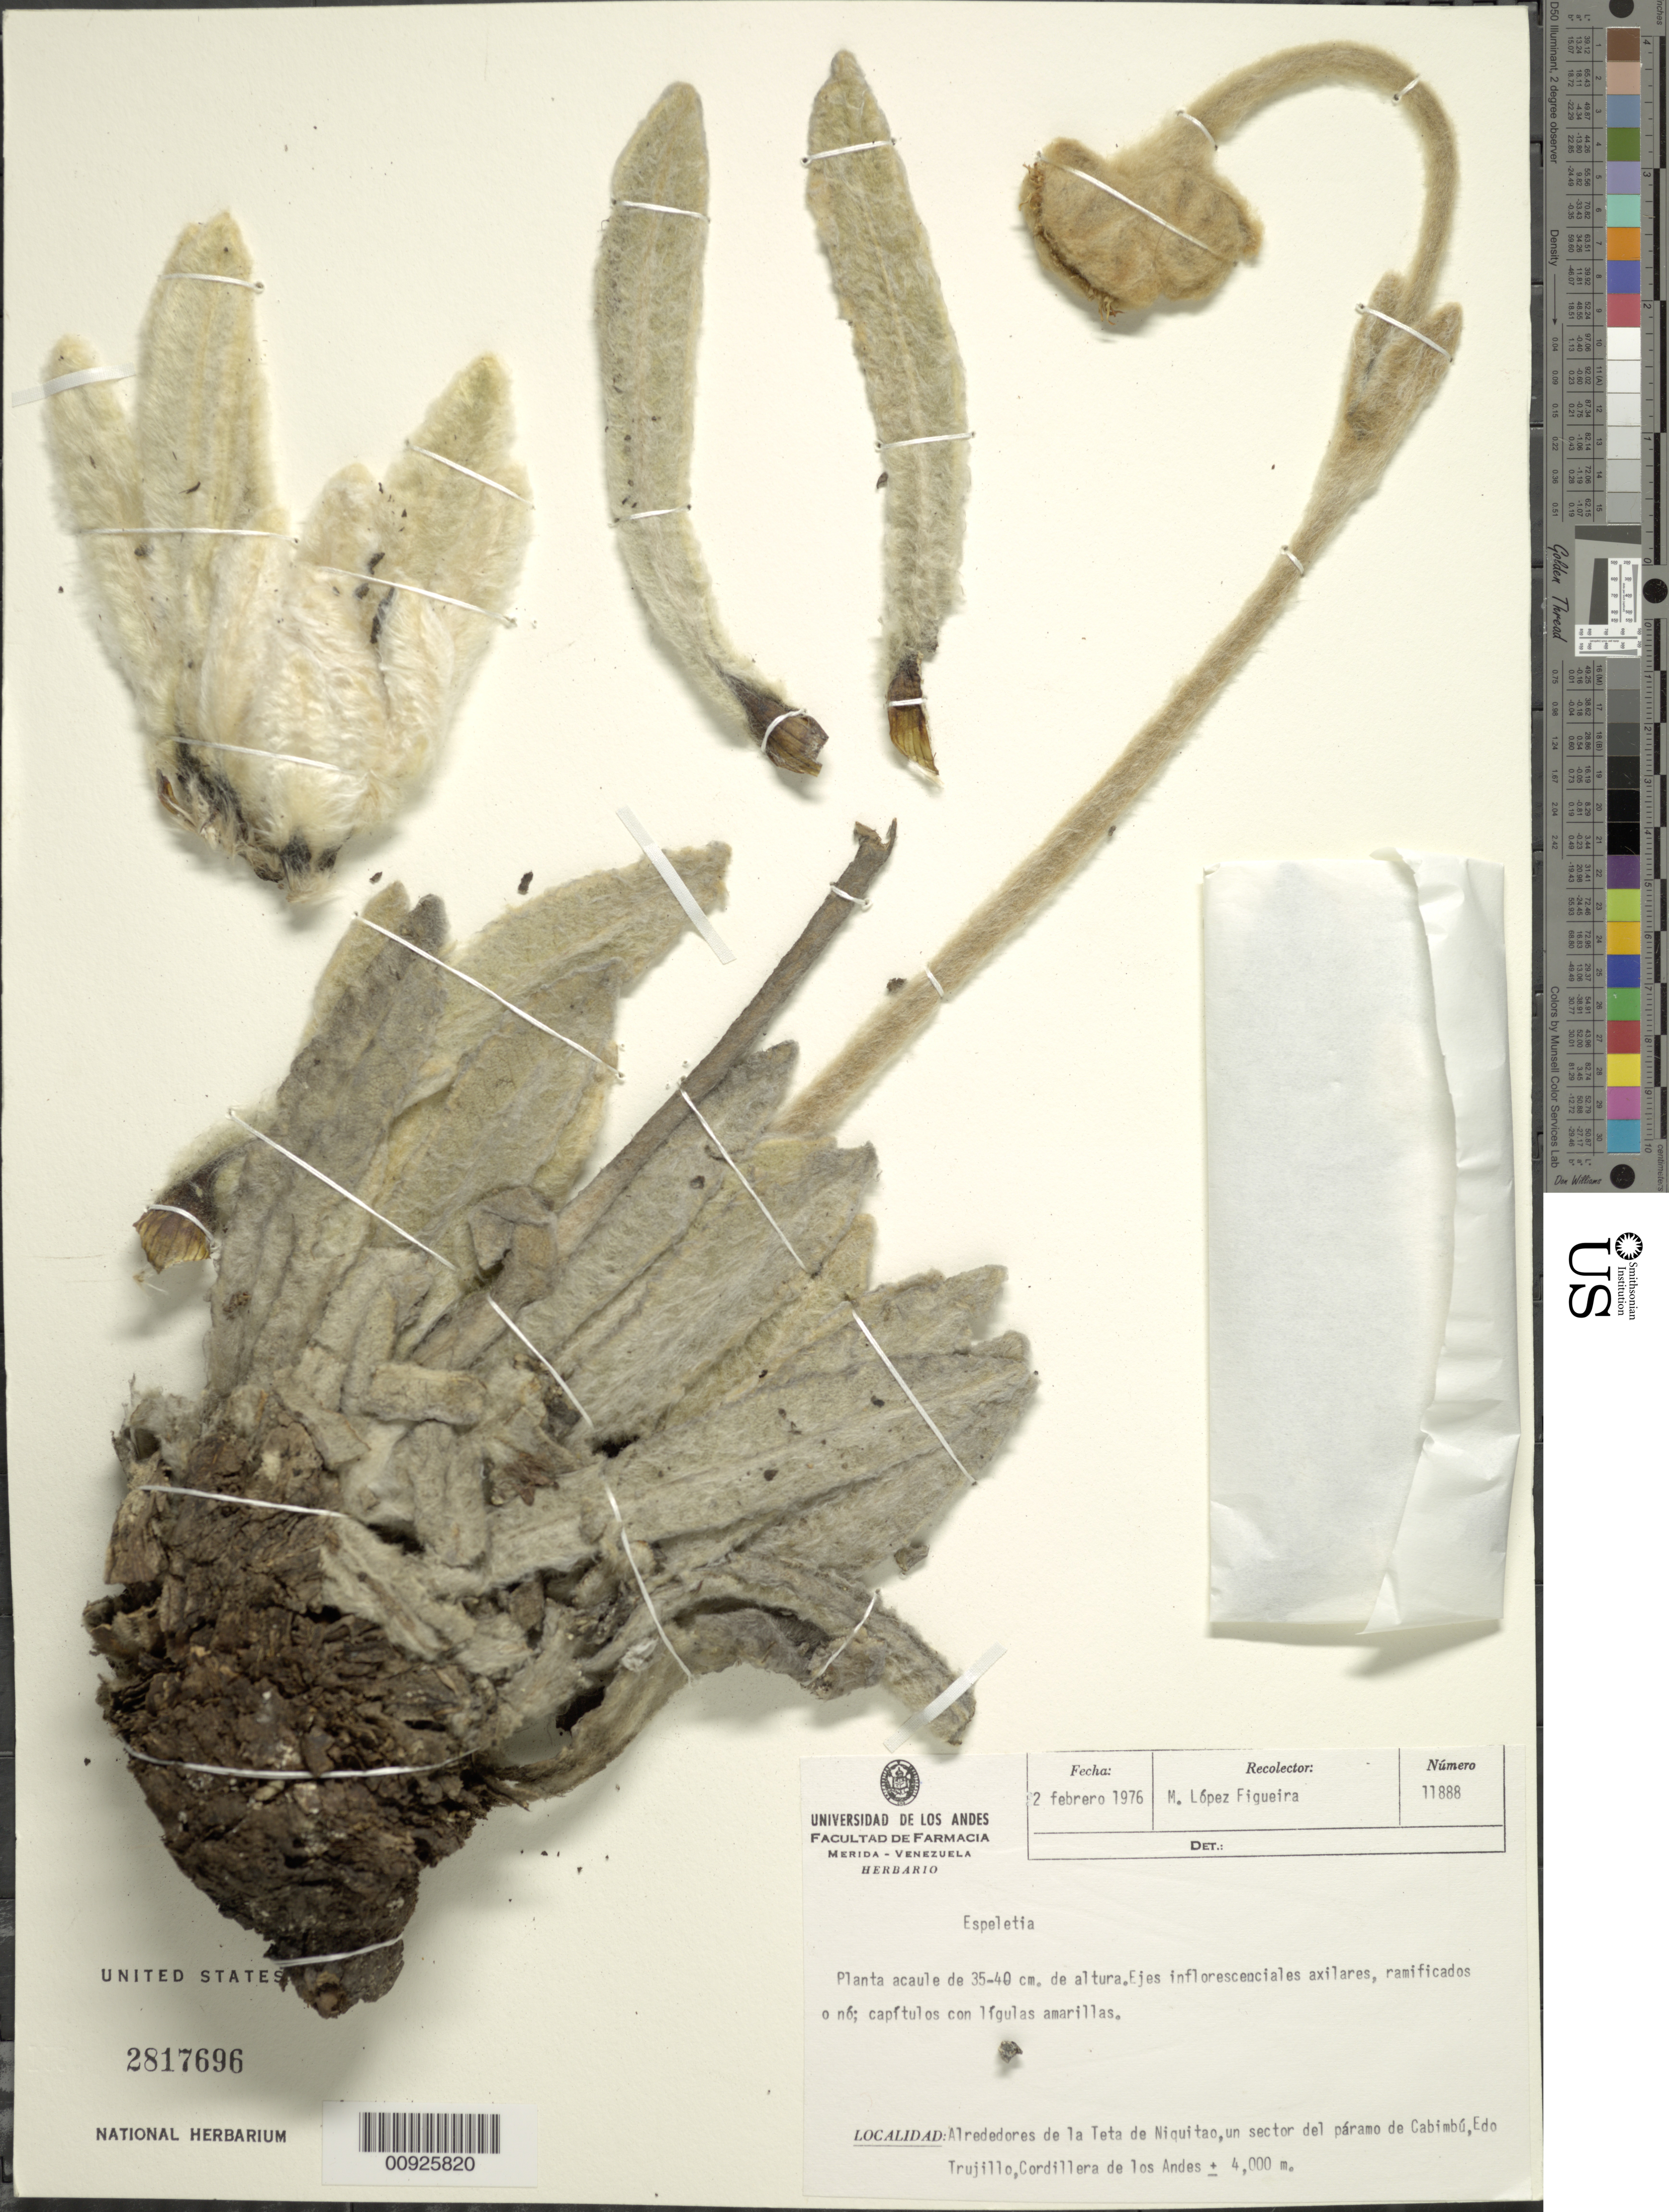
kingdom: Plantae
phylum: Tracheophyta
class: Magnoliopsida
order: Asterales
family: Asteraceae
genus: Espeletia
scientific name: Espeletia nana x E. schultzii Wedd.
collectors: M. López Figueiras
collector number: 11888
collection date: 1976-02-02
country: Venezuela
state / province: Trujillo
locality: Páramo de Cabimbú. Alrededores de la Teta de Niquitao, un sector del páramo de Cabimbú.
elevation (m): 4000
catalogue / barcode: US 2817696